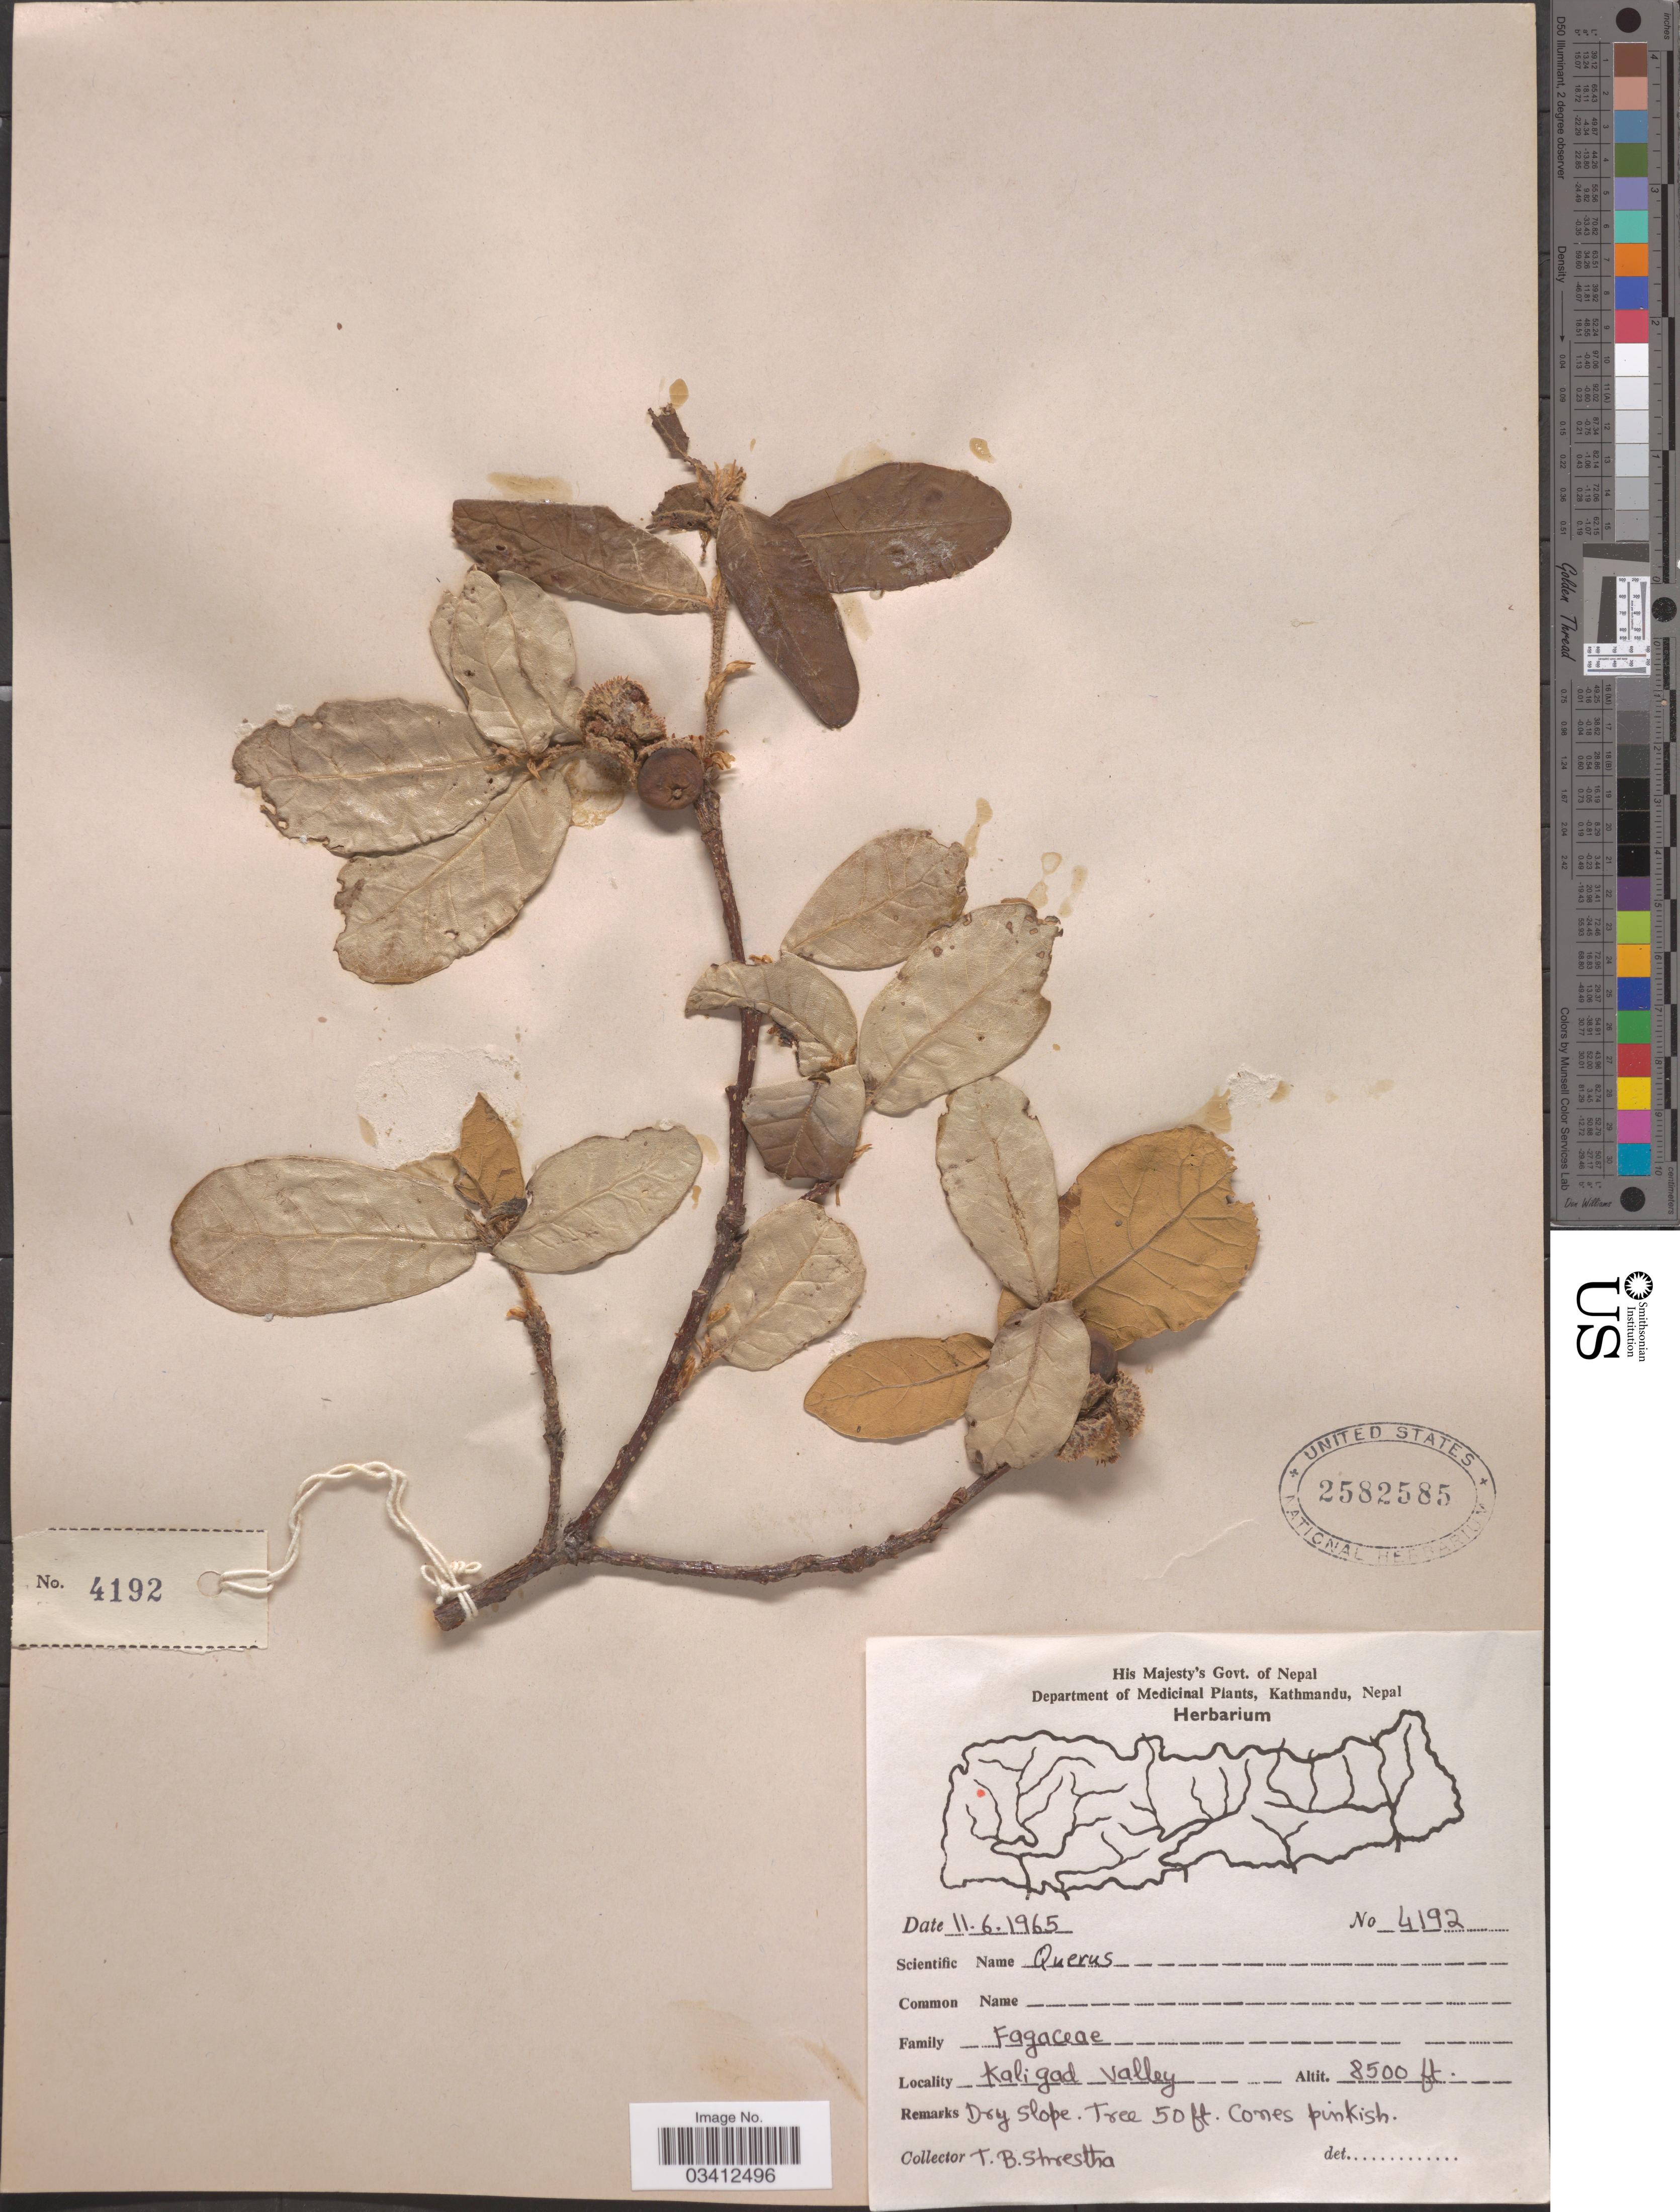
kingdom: Plantae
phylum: Tracheophyta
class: Magnoliopsida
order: Fagales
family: Fagaceae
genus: Quercus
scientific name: Quercus sp.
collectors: T. B. Shrestha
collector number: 4192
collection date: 1965-06-11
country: Nepal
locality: Kaligad Valley.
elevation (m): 2591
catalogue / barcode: US 2582585